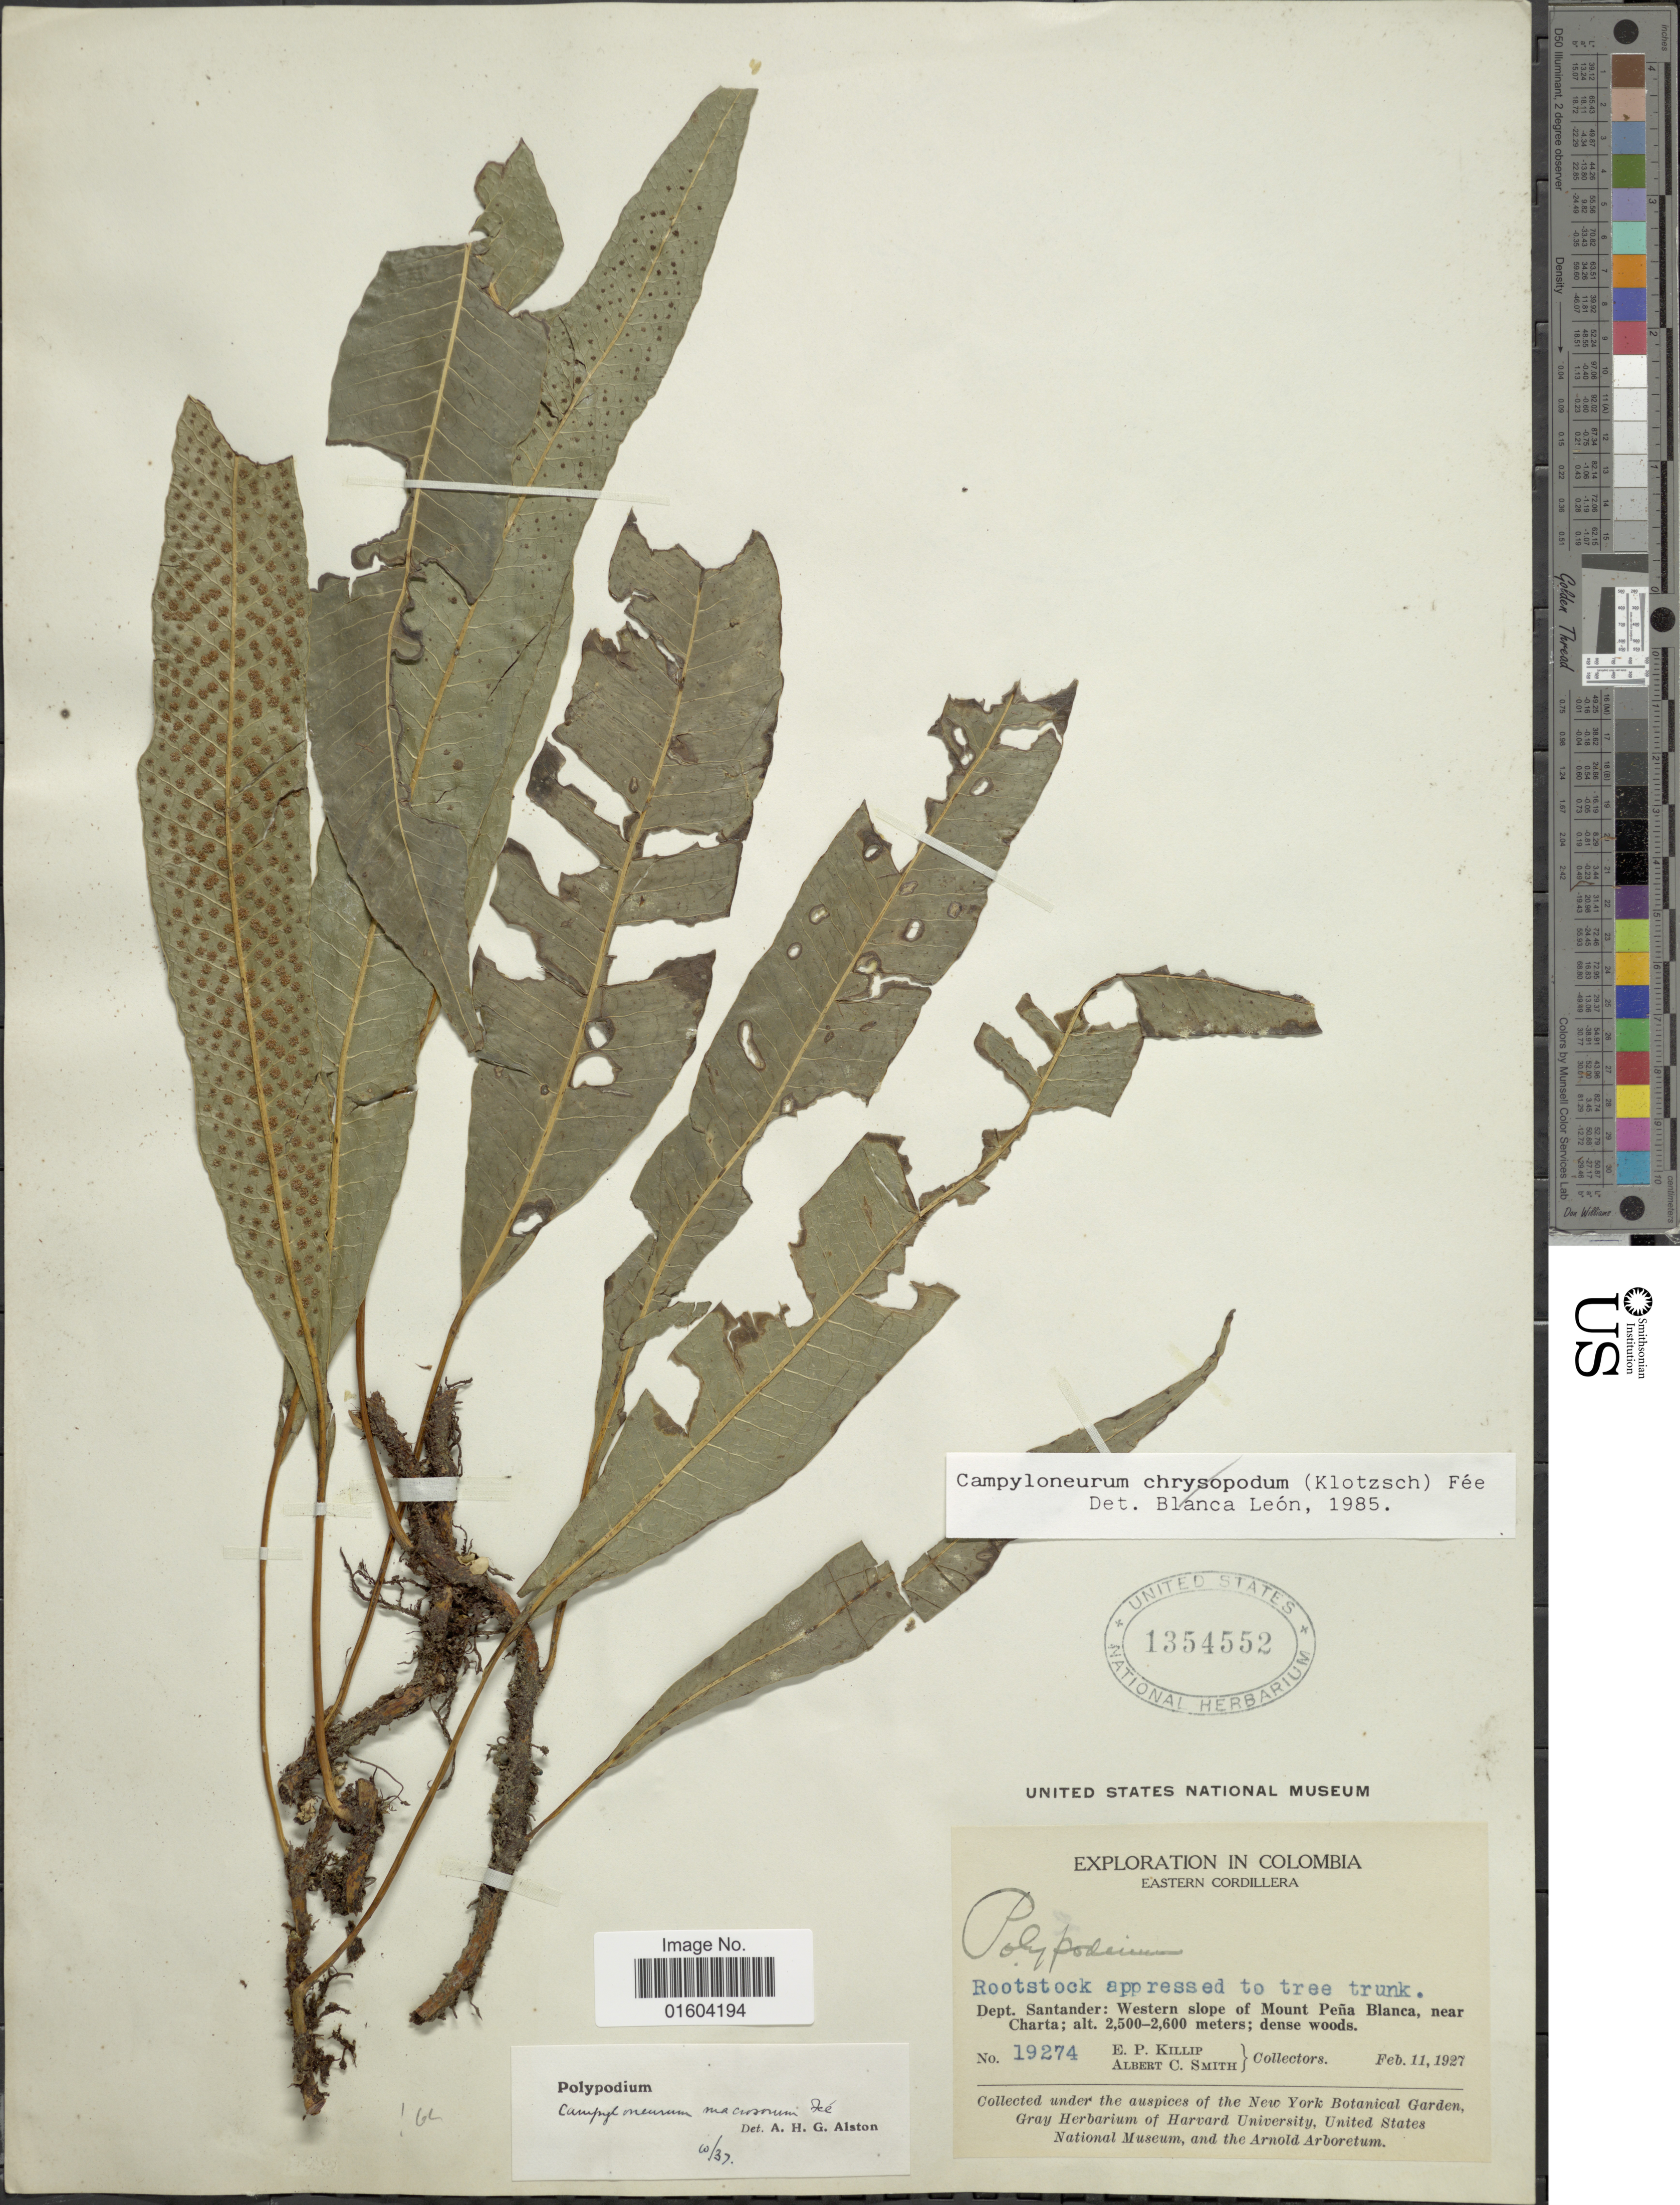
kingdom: Plantae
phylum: Tracheophyta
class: Polypodiopsida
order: Polypodiales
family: Polypodiaceae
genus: Campyloneurum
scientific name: Campyloneurum chrysopodum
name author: (Klotzsch) Fée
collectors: E. P. Killip & A. C. Smith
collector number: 19274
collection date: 1927-02-11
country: Colombia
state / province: Santander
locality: Eastern Cordillera, Dept. Santander: Western slope of Mount Pena Blanca, near Charta.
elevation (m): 2500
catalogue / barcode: US 1354552